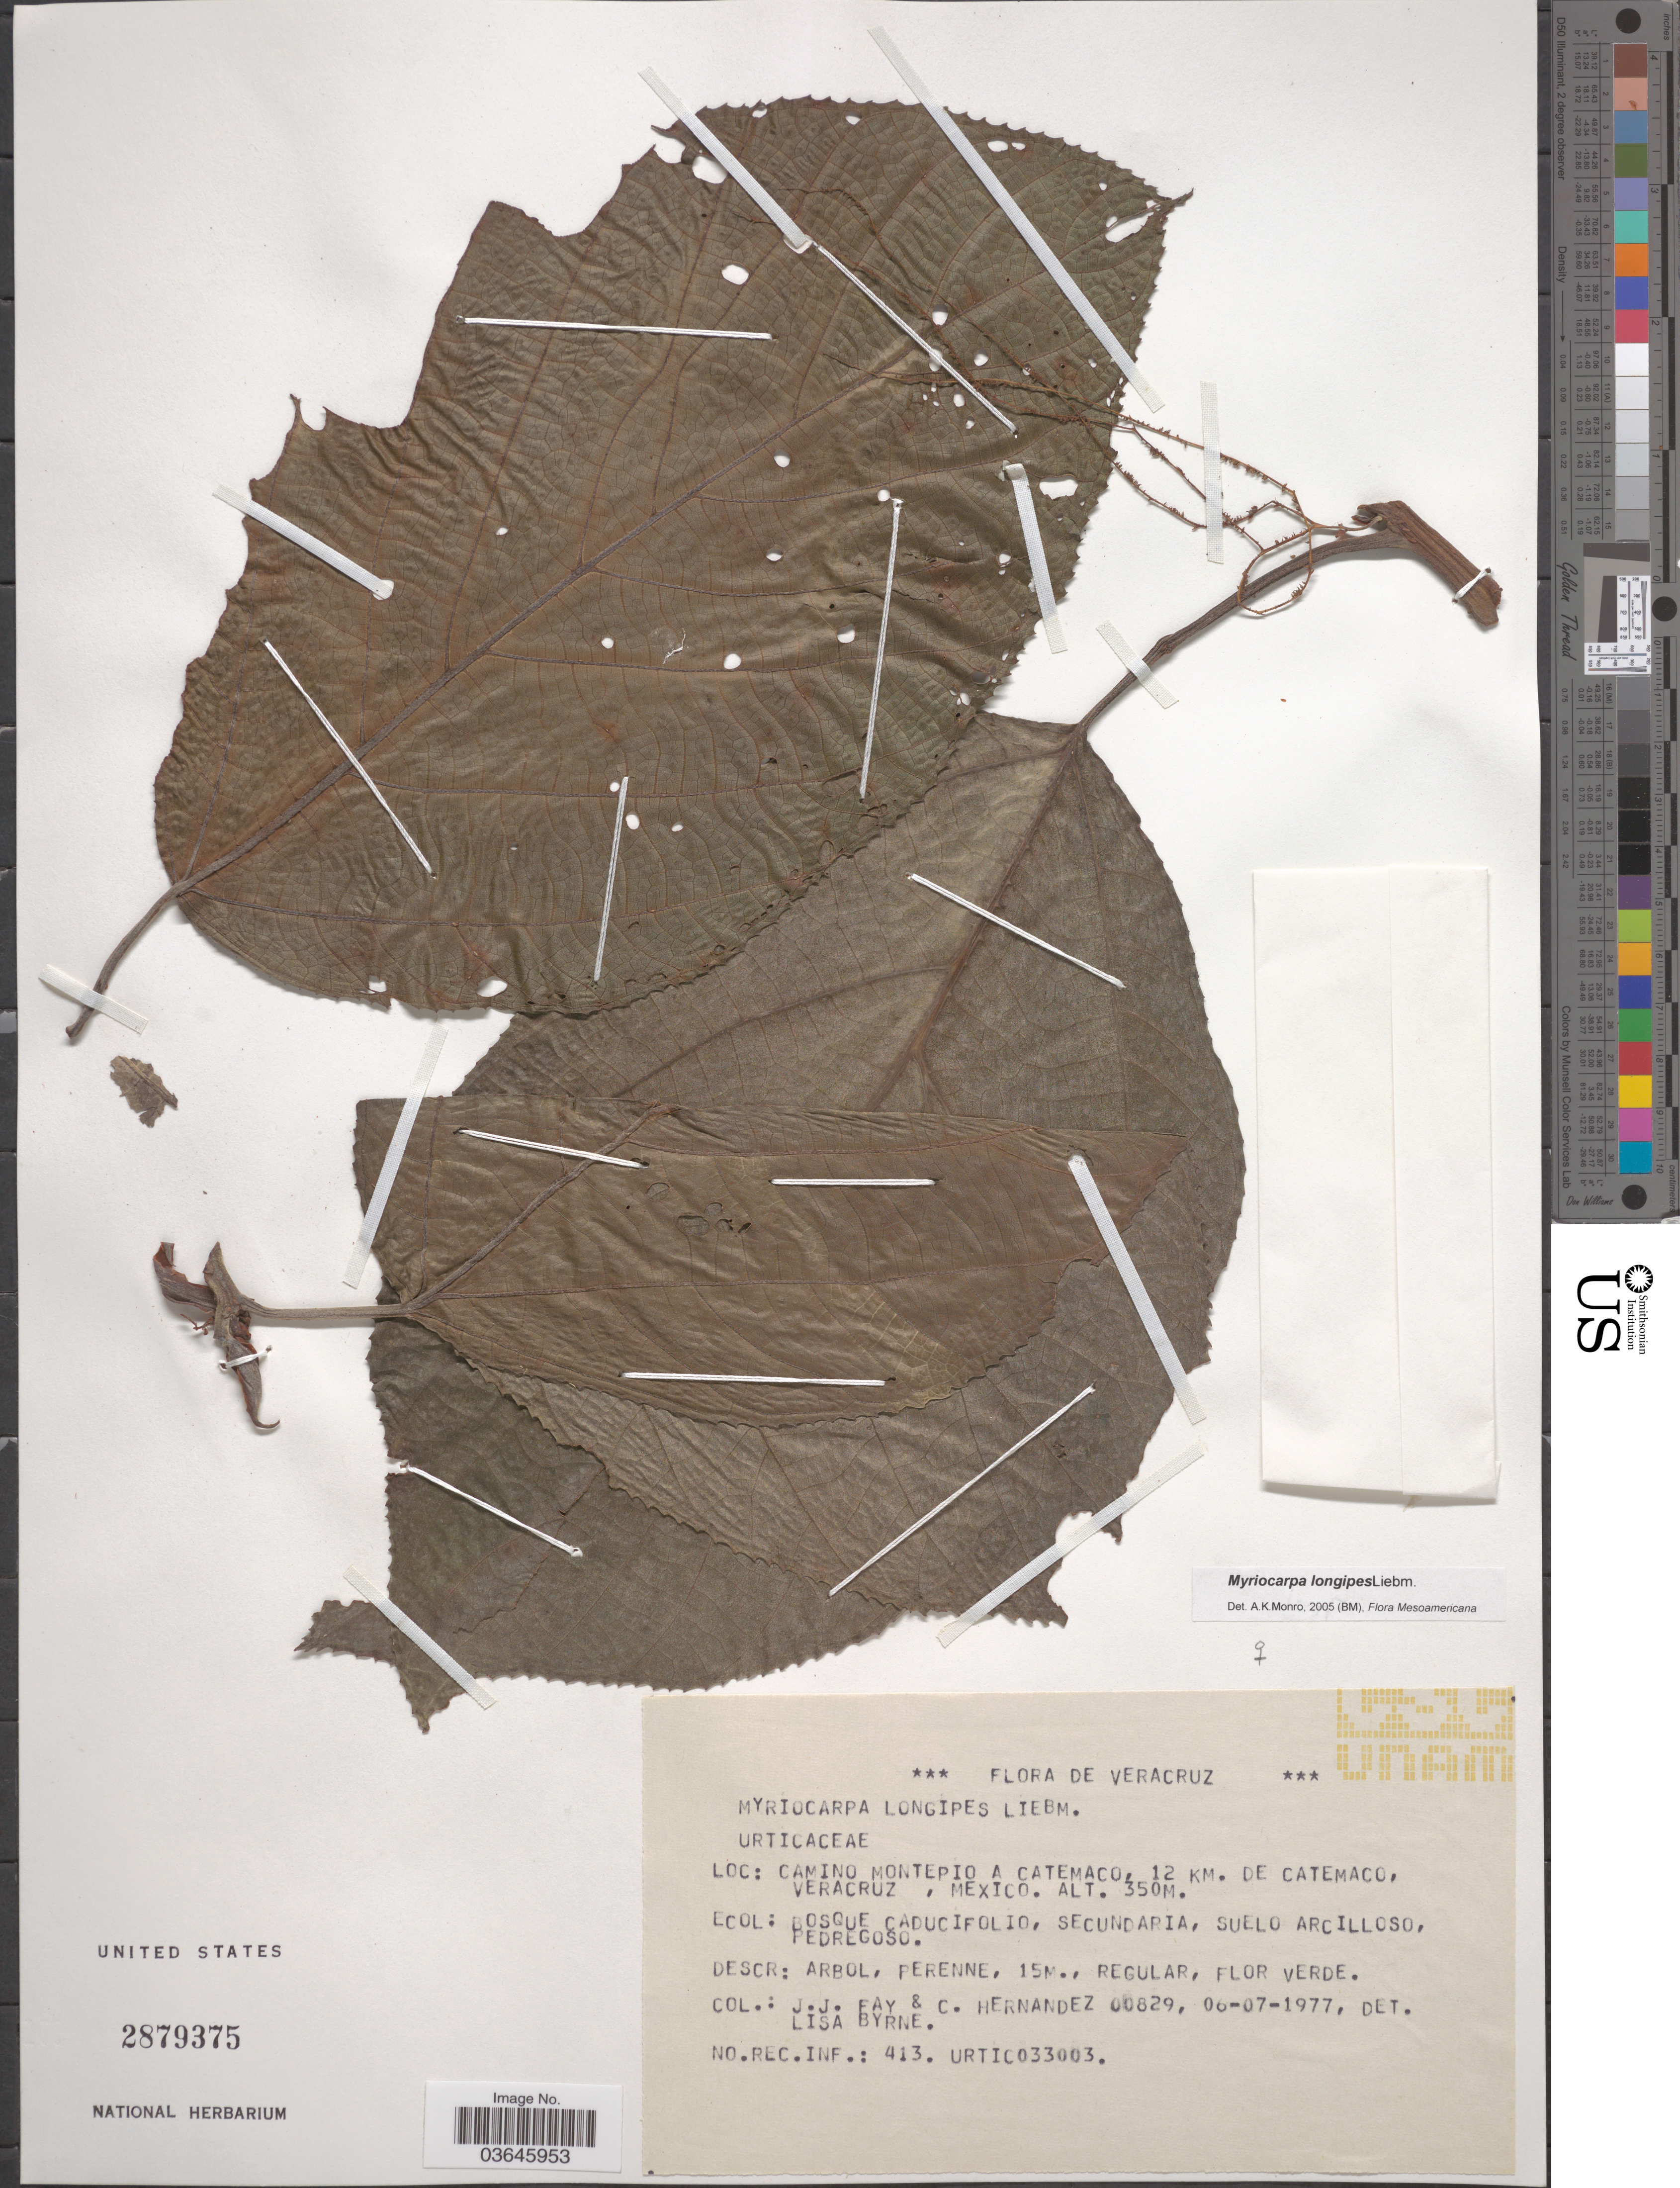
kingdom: Plantae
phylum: Tracheophyta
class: Magnoliopsida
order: Rosales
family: Urticaceae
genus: Myriocarpa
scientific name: Myriocarpa longipes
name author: Liebm.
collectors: J. Fay & C. Hernandez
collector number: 00829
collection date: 1977-07-06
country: Mexico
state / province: Veracruz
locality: Veracruz. Camino Montepio a Catemaco, 12 km. de Catemaco.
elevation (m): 350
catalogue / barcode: US 2879375